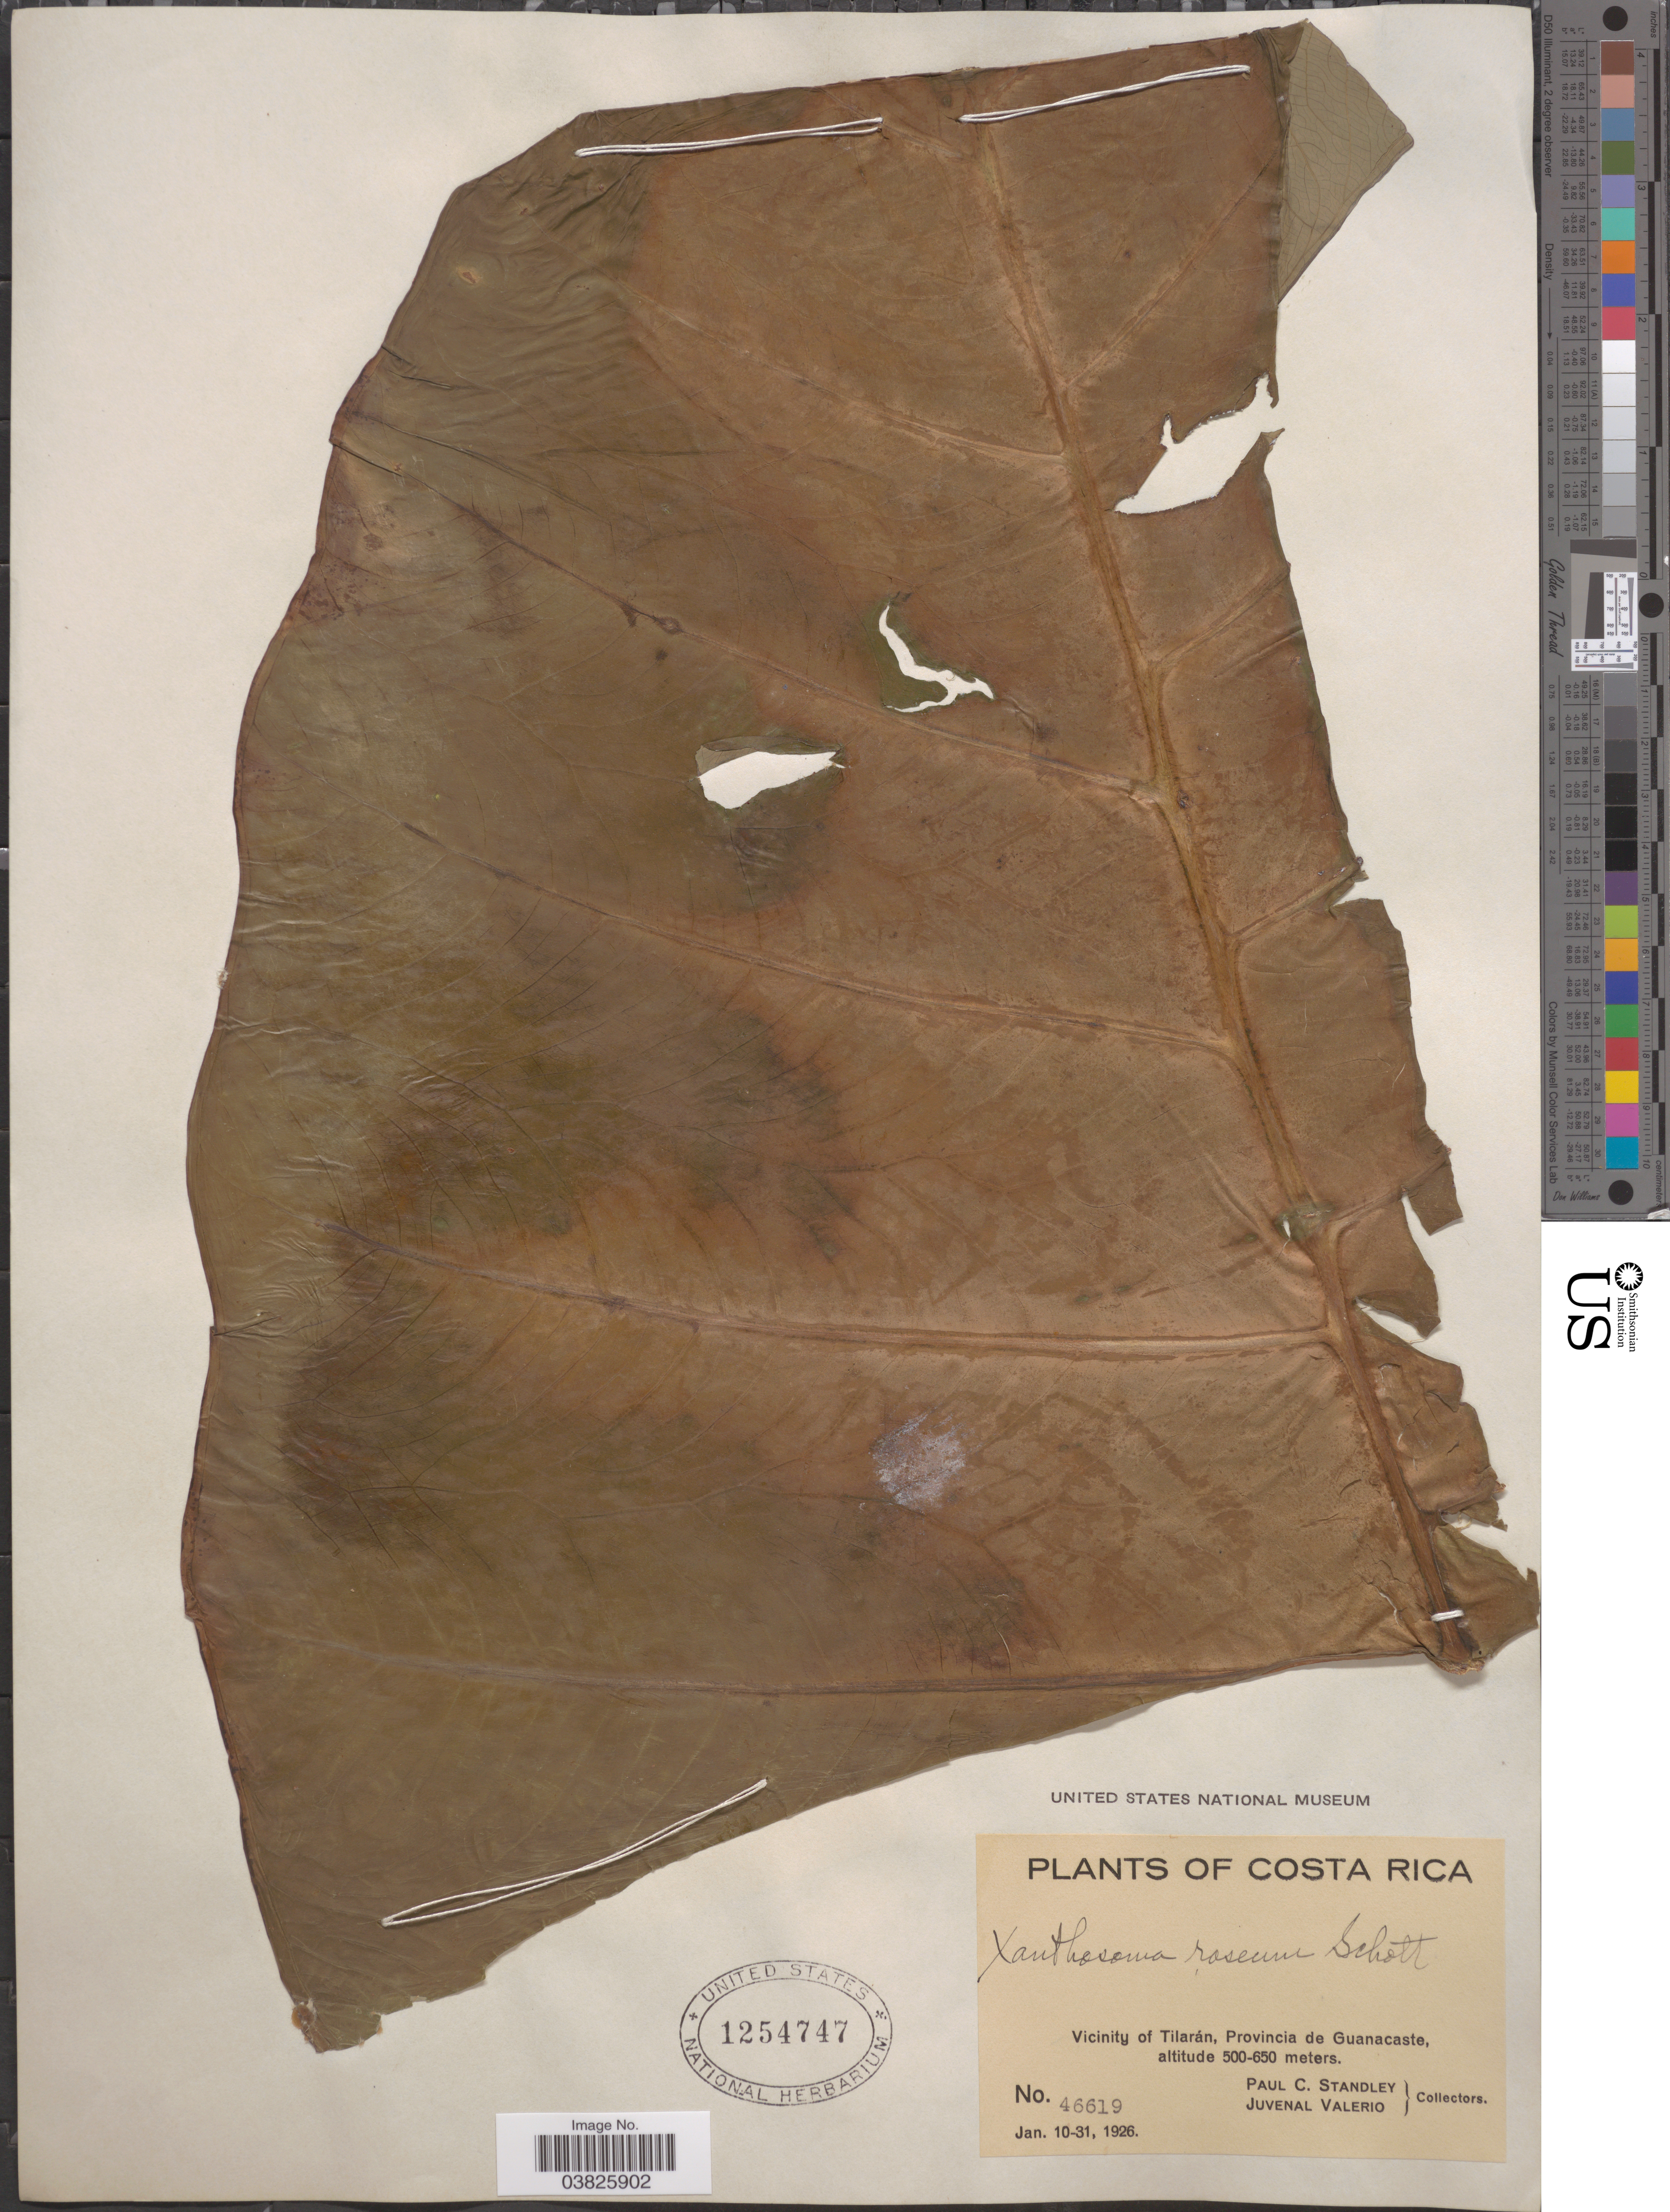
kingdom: Plantae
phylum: Tracheophyta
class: Liliopsida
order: Alismatales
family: Araceae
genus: Xanthosoma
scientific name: Xanthosoma roseum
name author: Schott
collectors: P. C. Standley & J. Valerio R.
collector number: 46619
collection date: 1926-01-10/1926-01-31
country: Costa Rica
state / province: Guanacaste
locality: Vicinity of Tilarán.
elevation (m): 500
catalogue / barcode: US 1254747